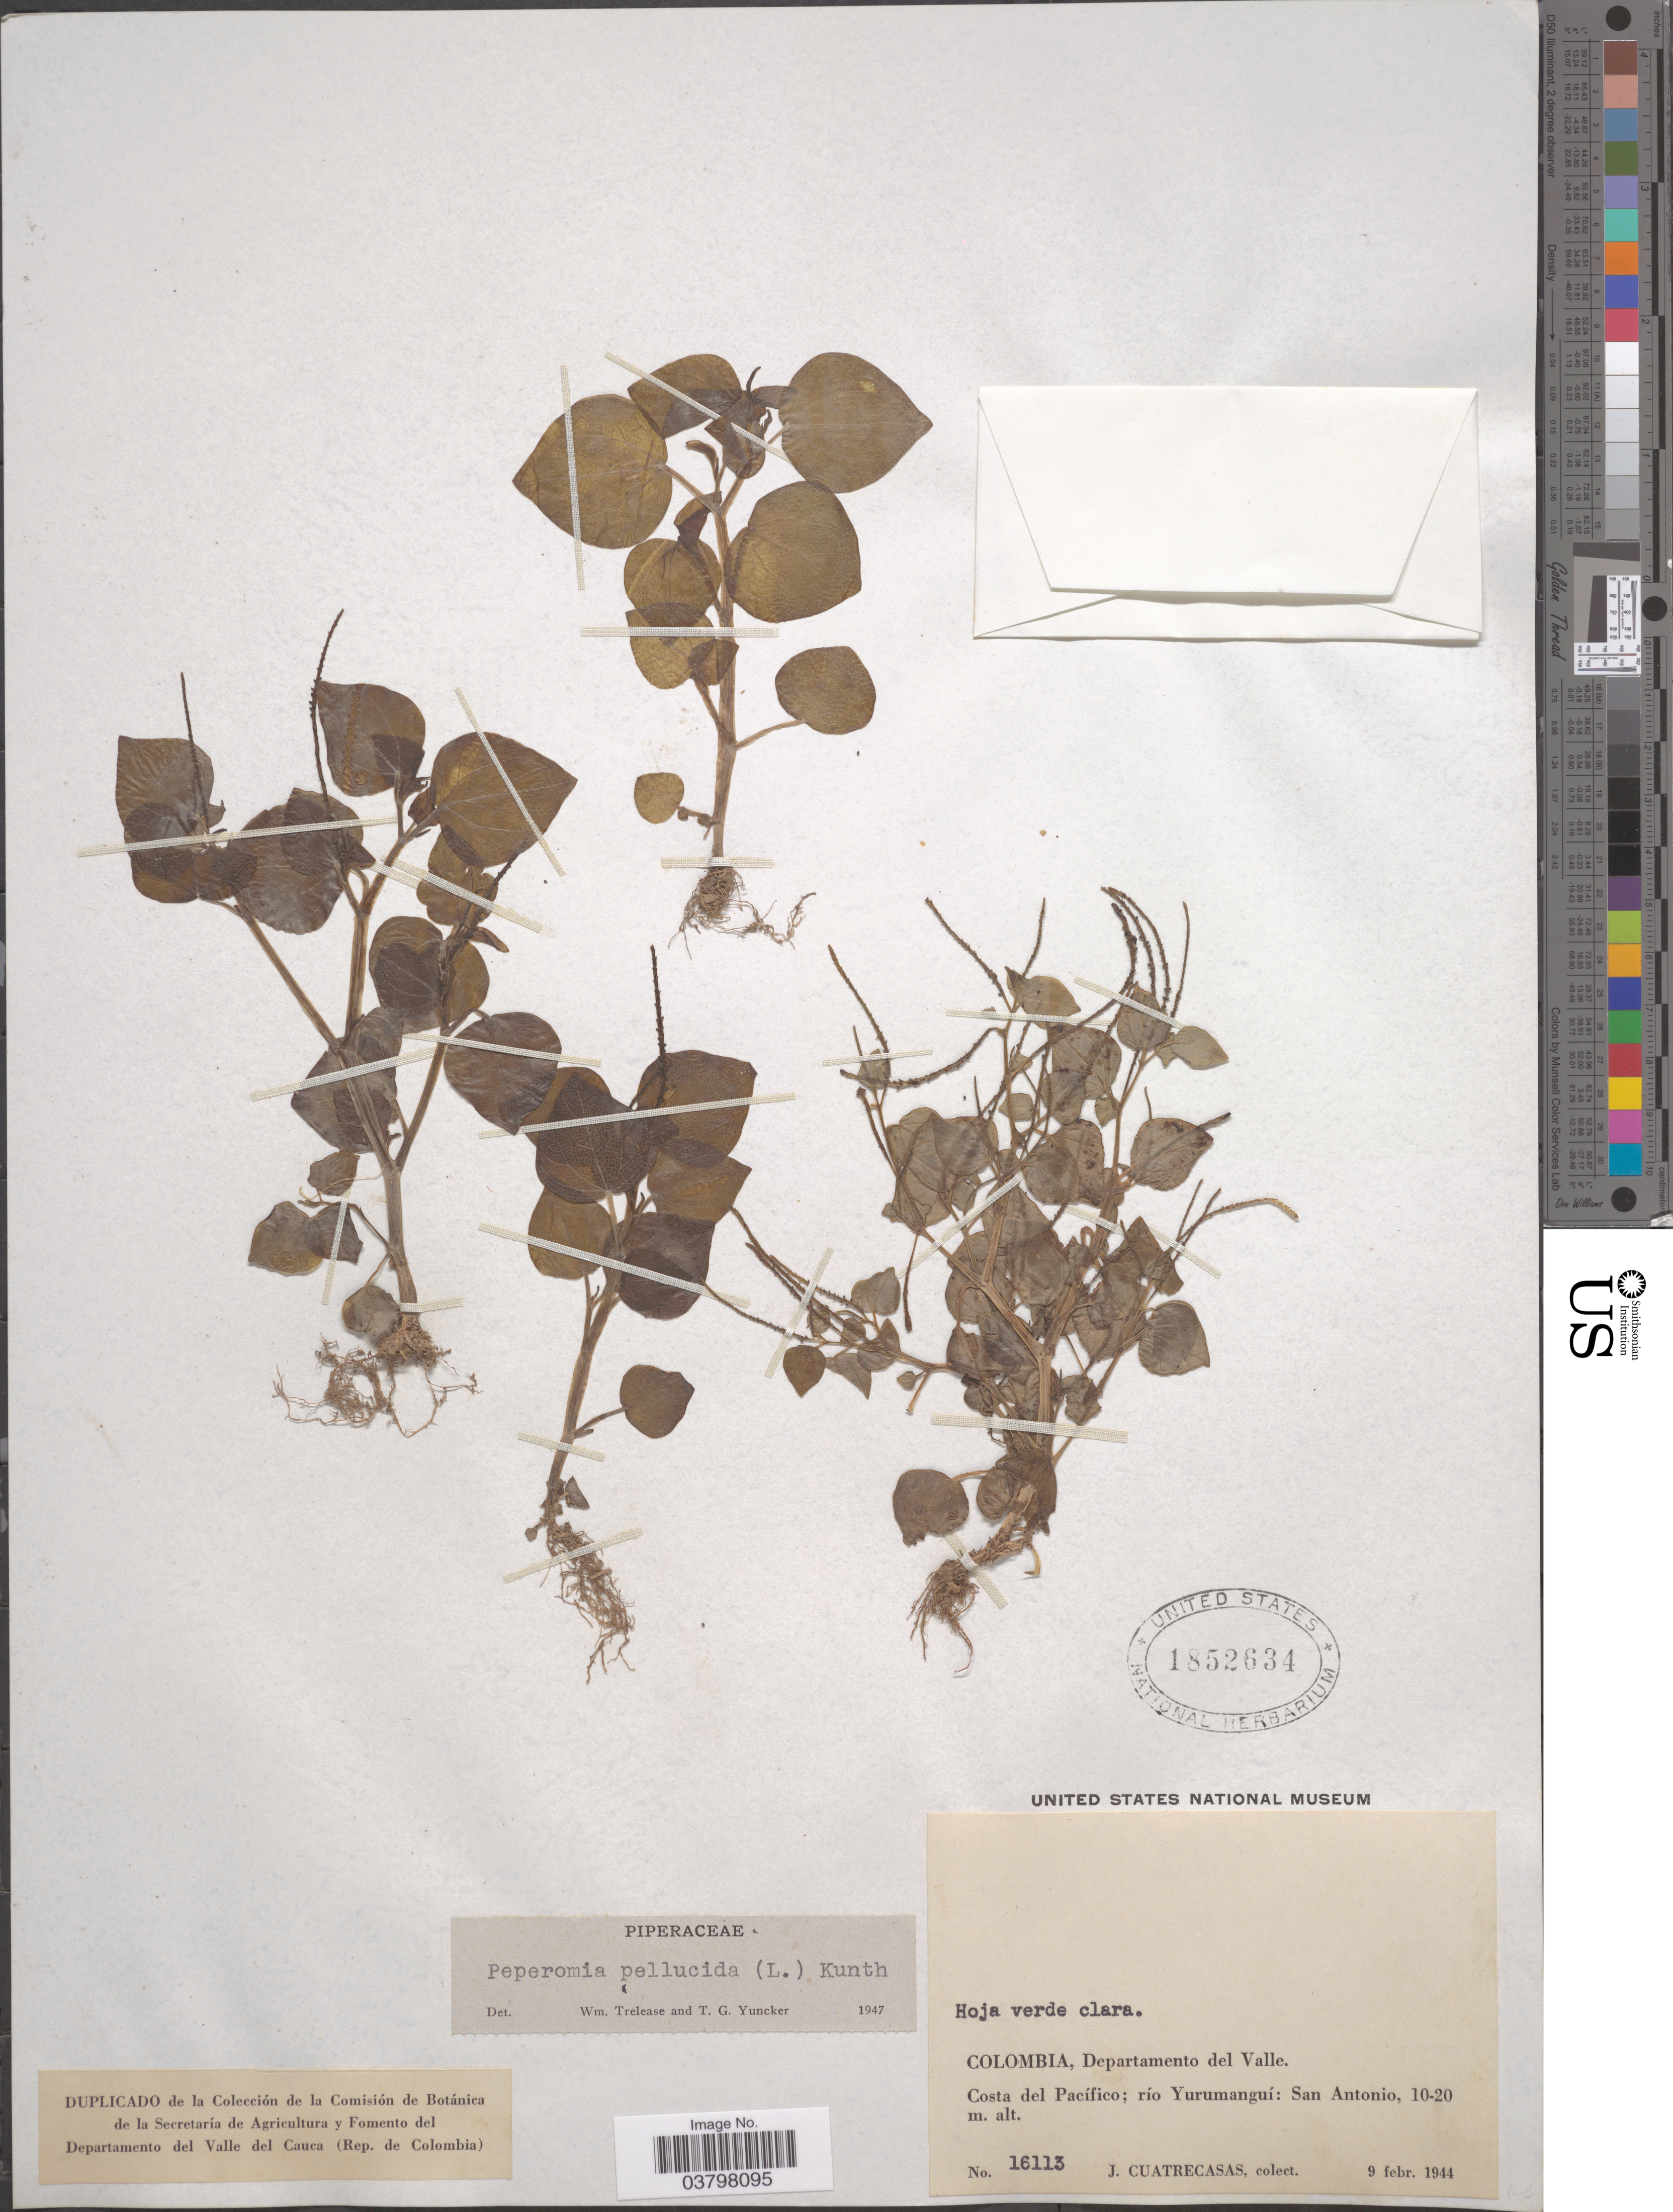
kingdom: Plantae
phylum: Tracheophyta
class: Magnoliopsida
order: Piperales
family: Piperaceae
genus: Peperomia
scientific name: Peperomia pellucida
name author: (L.) Kunth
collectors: J. Cuatrecasas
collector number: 16113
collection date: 1944-02-09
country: Colombia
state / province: Valle del Cauca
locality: Departamento del Valle. Costa del Pacífico; río Yurumanguí: San Antonio.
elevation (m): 10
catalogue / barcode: US 1852634